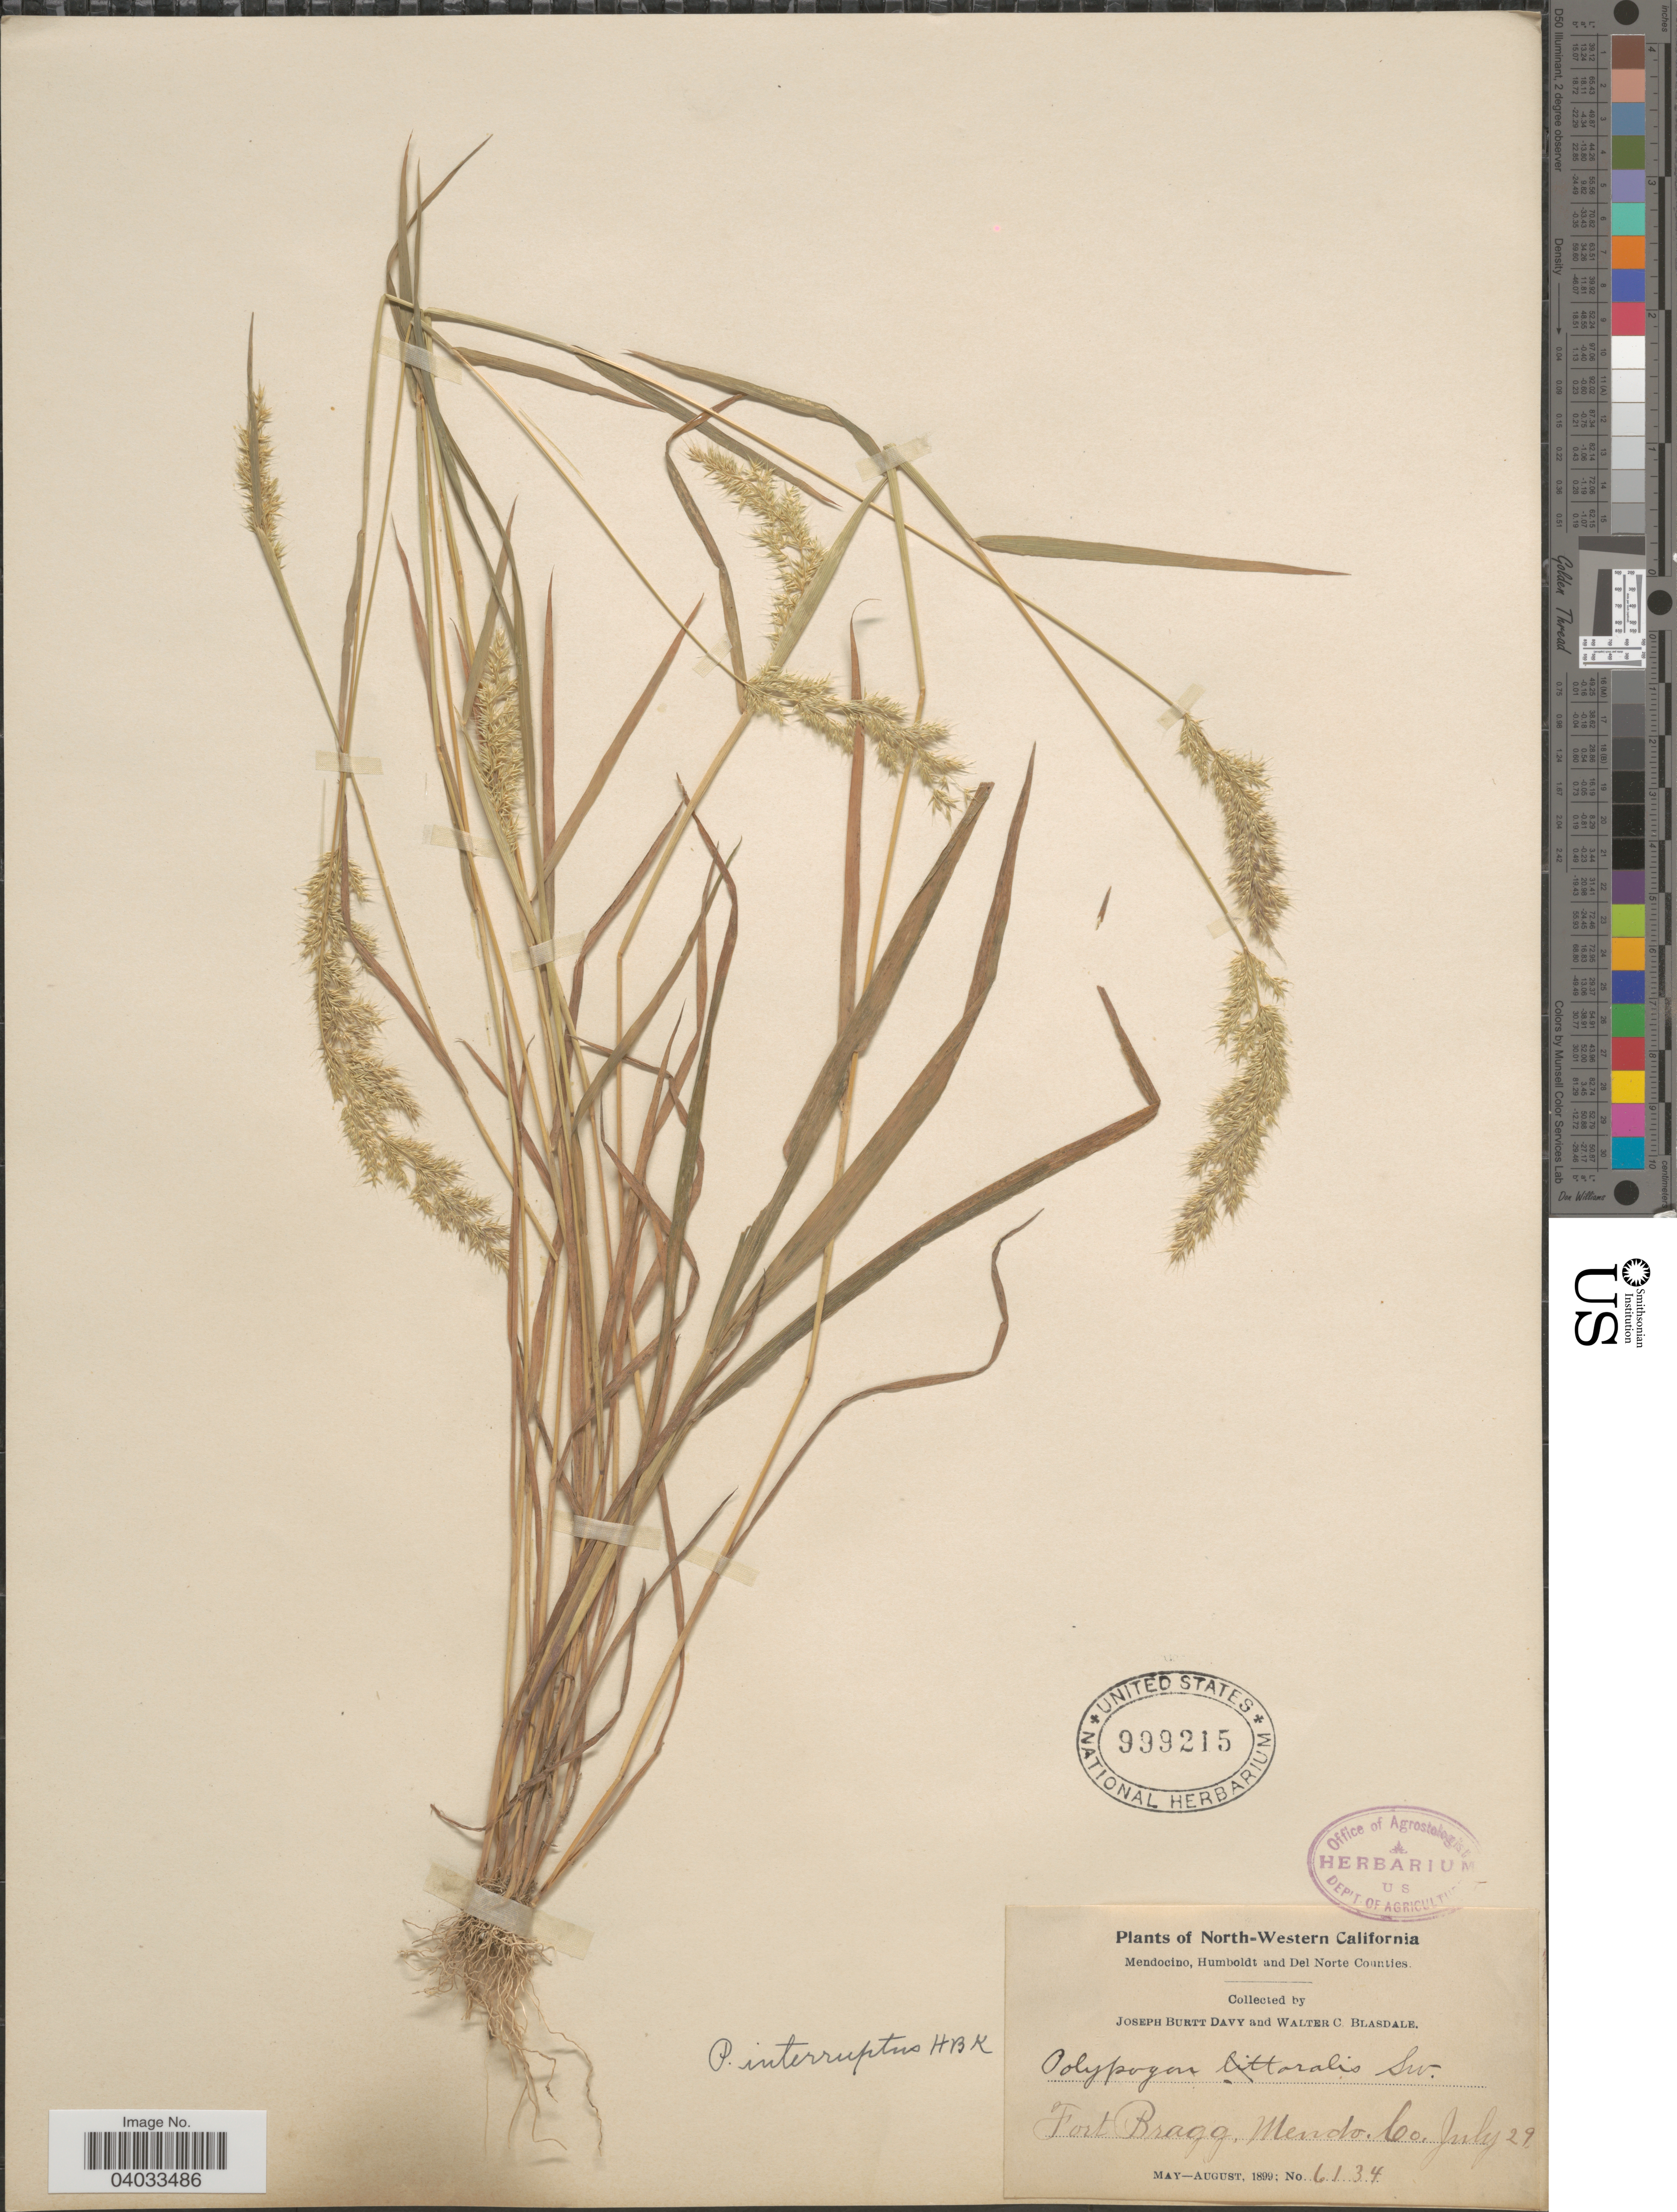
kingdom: Plantae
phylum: Tracheophyta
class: Liliopsida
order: Poales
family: Poaceae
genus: Polypogon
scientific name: Polypogon interruptus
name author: Kunth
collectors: J. Burtt Davy & W. Blasdale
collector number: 6134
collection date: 1899-07-29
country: United States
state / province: California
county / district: Mendocino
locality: North-Western California. Mendocino, Humboldt and Del Norte Counties. Fort Bragg, Mendoc. Co.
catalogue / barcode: US 999215